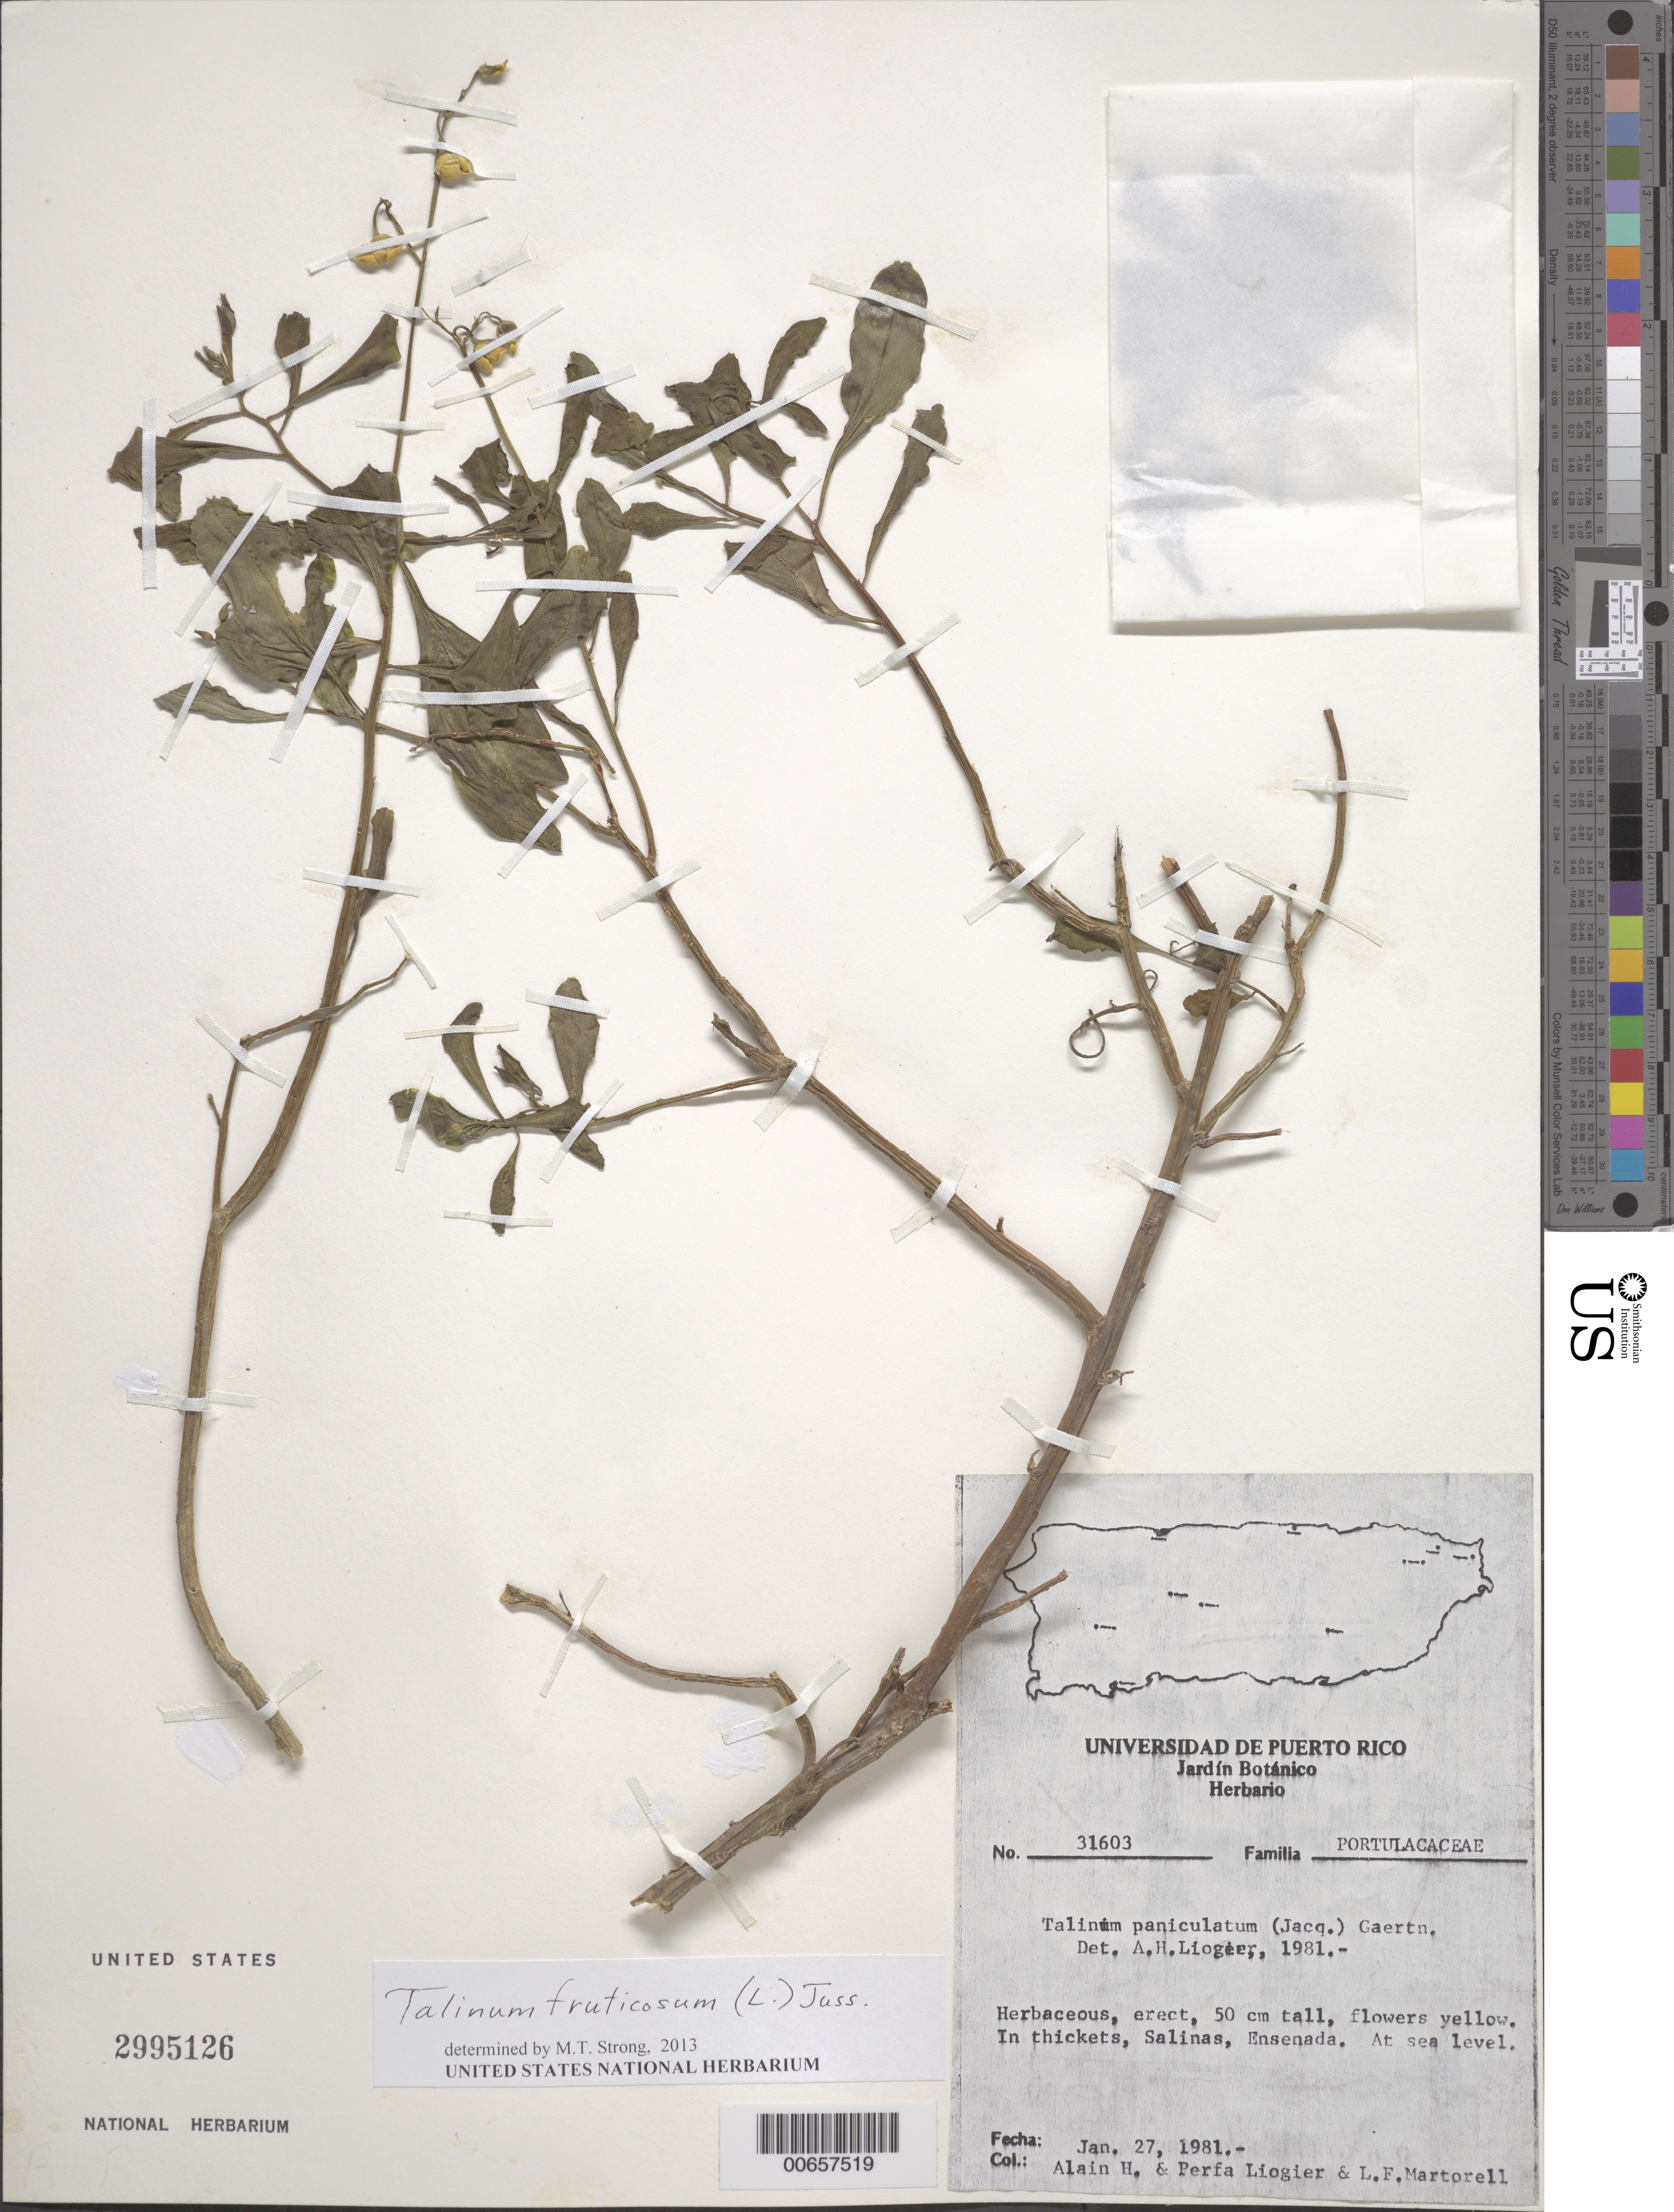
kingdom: Plantae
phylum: Tracheophyta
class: Magnoliopsida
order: Caryophyllales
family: Talinaceae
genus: Talinum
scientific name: Talinum fruticosum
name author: (L.) Juss.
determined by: Strong, M. T., (US), Smithsonian Institution - National Museum of Natural History (UNITED STATES)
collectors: A. H. Liogier, M. P. Liogier & L. Martorell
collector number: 31603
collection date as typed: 27 Jan 1981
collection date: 1981-01-27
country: Puerto Rico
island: Greater Antilles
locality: Salinas, Ensenada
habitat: In thickets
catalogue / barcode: US 2995126